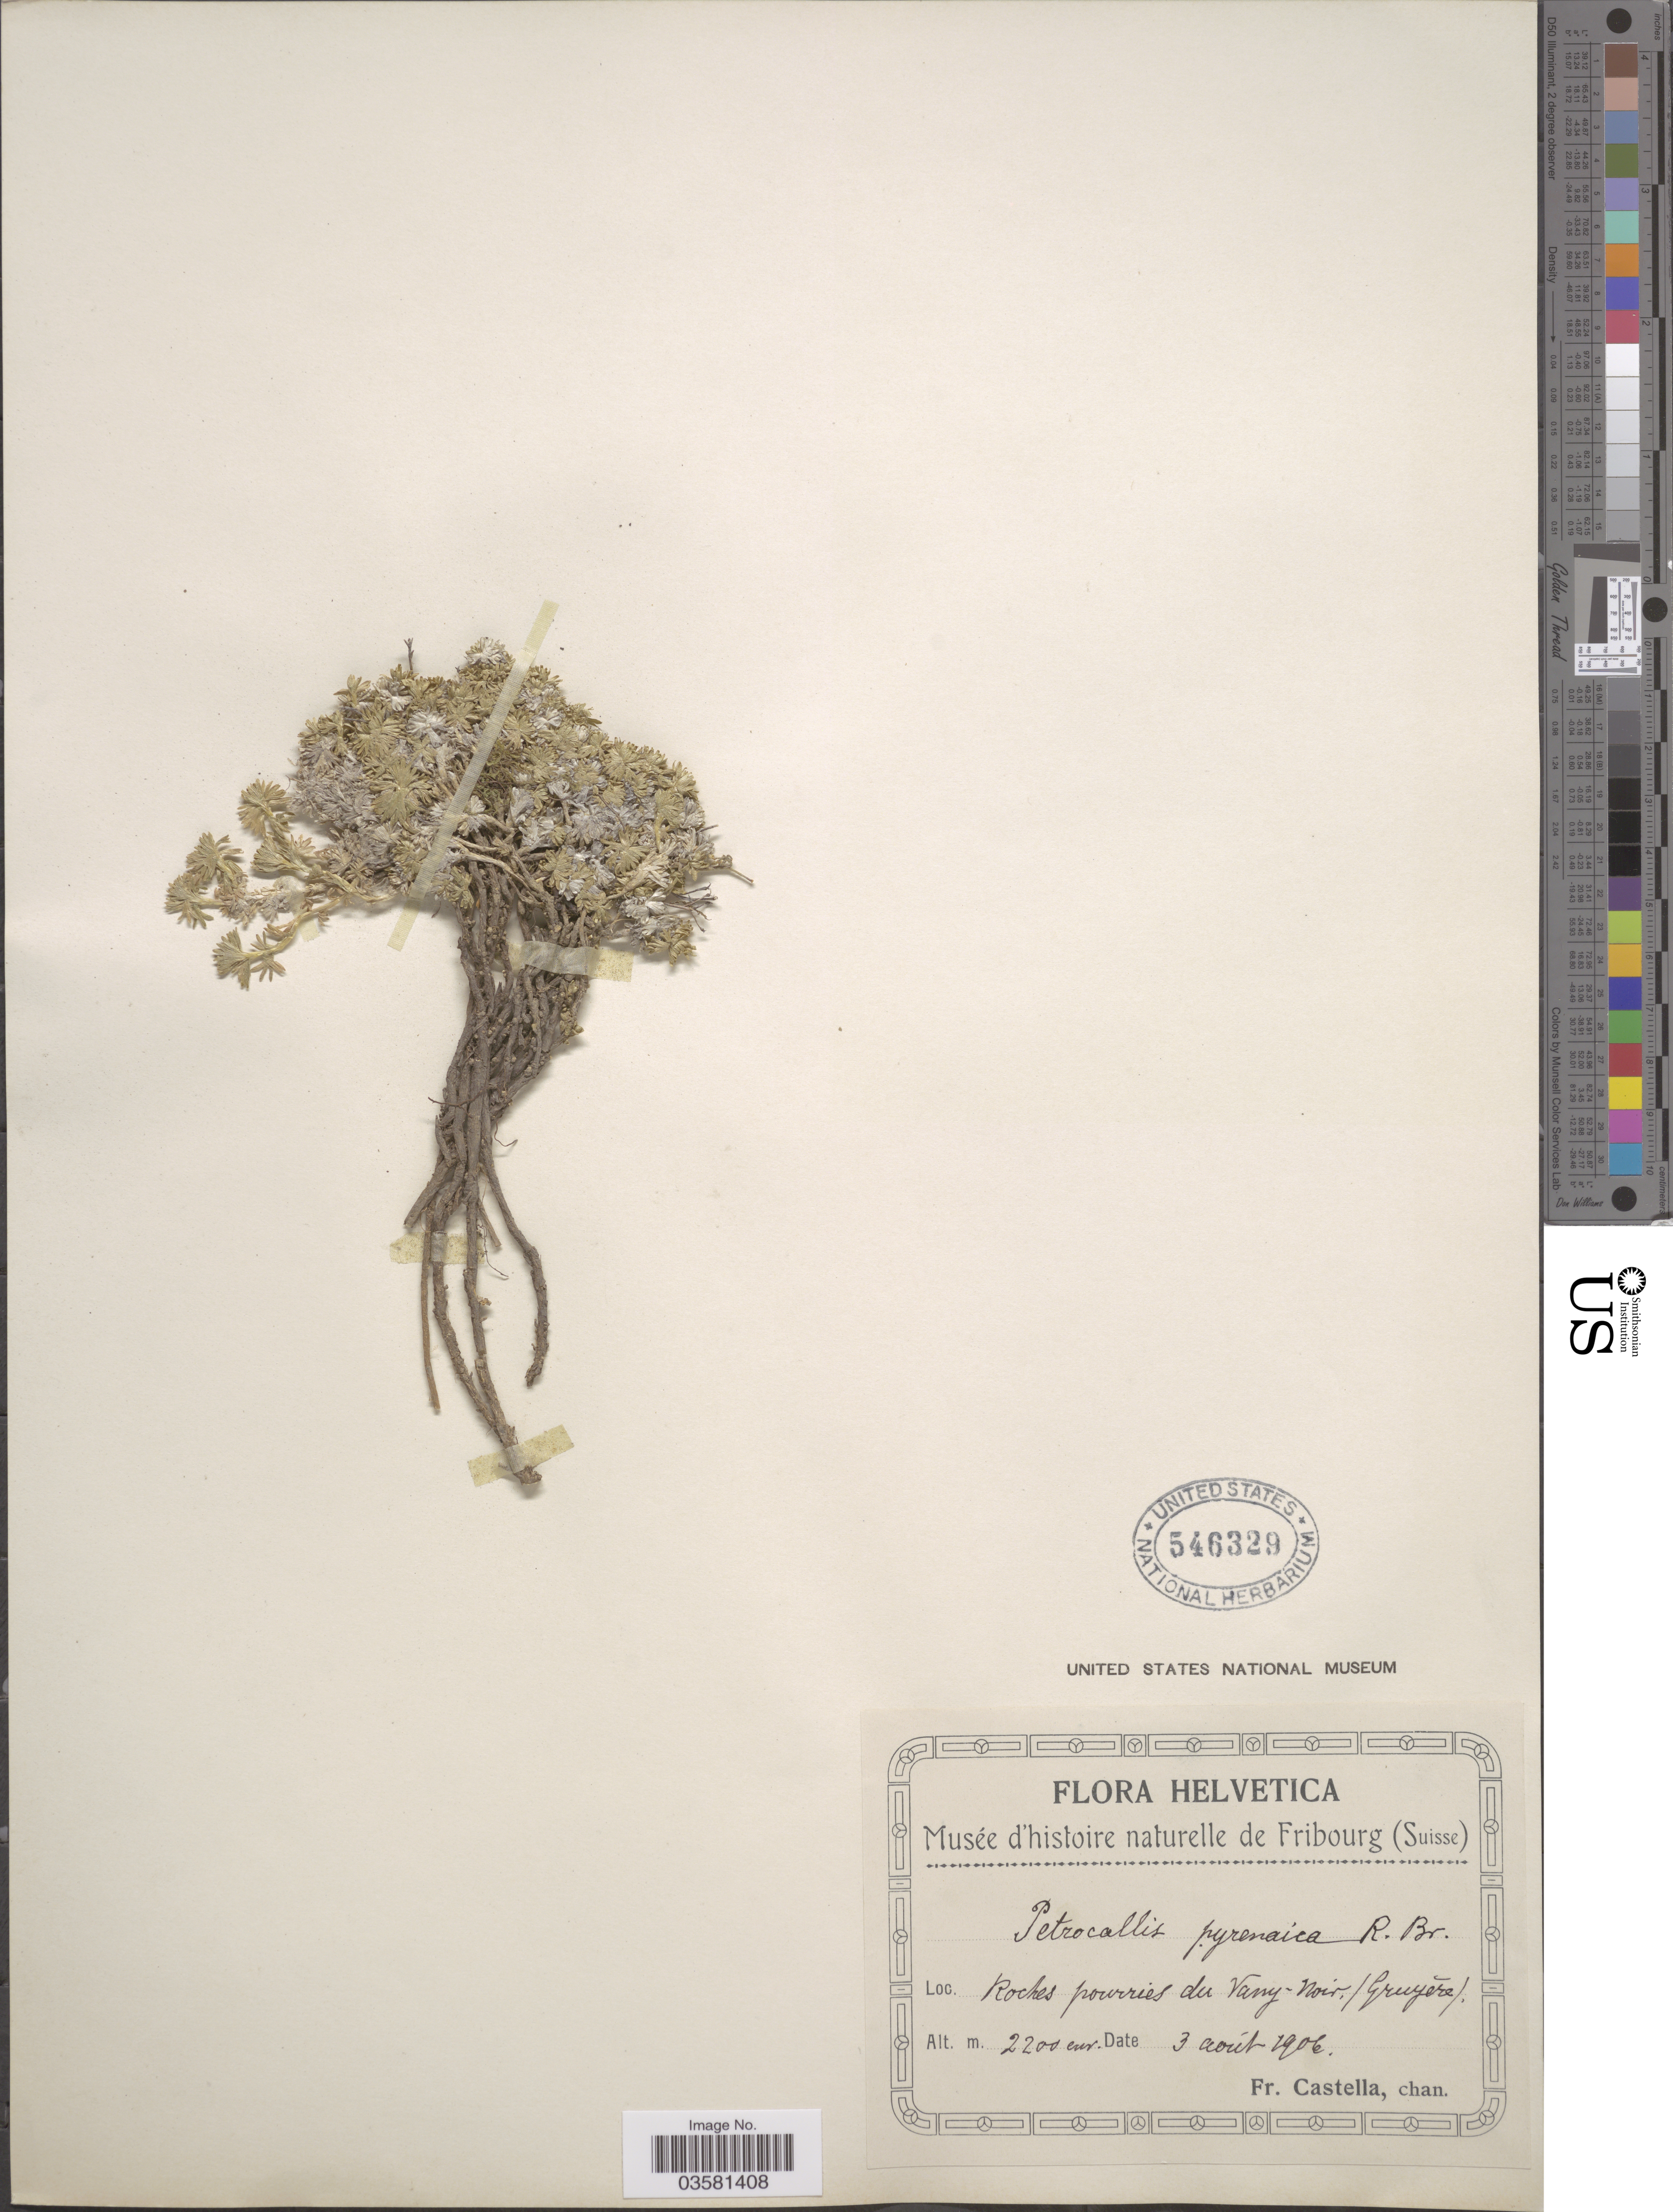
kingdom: Plantae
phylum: Tracheophyta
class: Magnoliopsida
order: Brassicales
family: Brassicaceae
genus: Petrocallis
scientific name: Petrocallis pyrenaica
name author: (L.) W.T. Aiton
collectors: Fr. Castella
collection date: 1906-08-03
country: Switzerland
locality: Helvetica. Roches pourries du Vany-Noir (Gruyere).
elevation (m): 2200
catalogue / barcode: US 546329